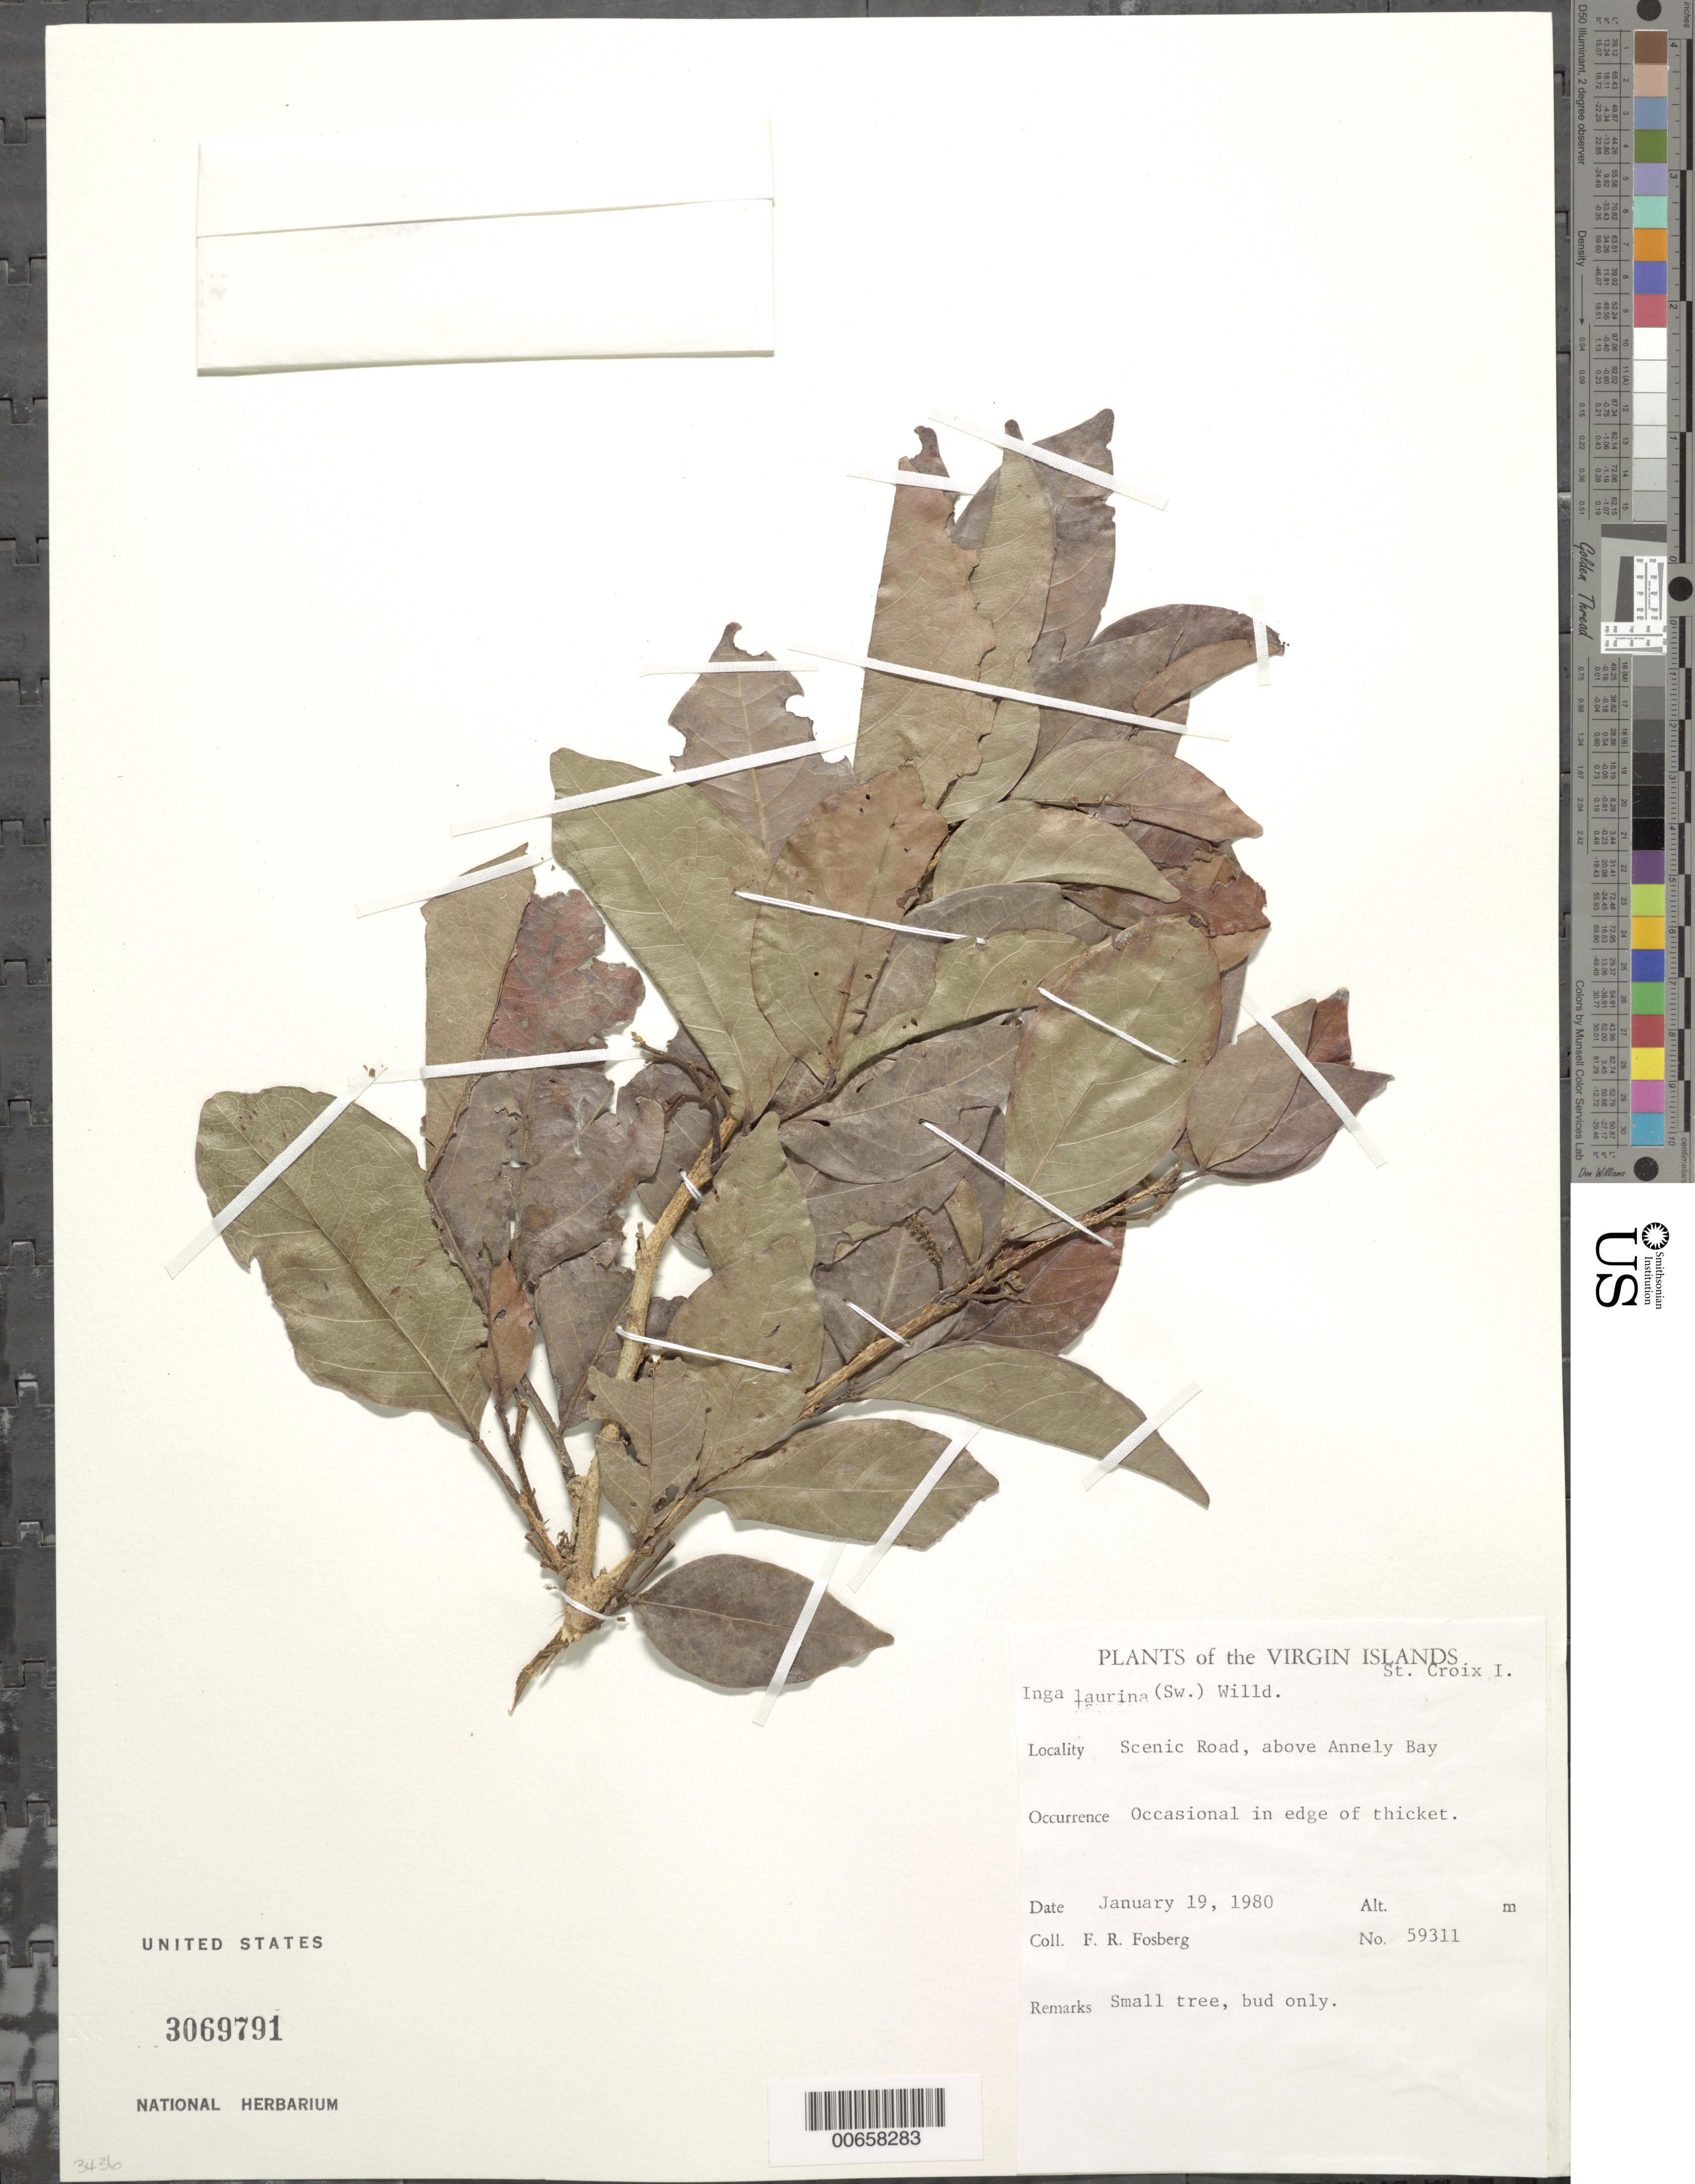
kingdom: Plantae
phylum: Tracheophyta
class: Magnoliopsida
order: Fabales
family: Fabaceae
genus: Inga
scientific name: Inga laurina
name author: (Sw.) Willd.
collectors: F. R. Fosberg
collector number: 59311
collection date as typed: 19 Jan 1980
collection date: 1980-01-19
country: U.S. Virgin Islands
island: St. Croix Island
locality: Scenic Rd, above Annely Bay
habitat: In edge of thicket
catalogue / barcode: US 3069791